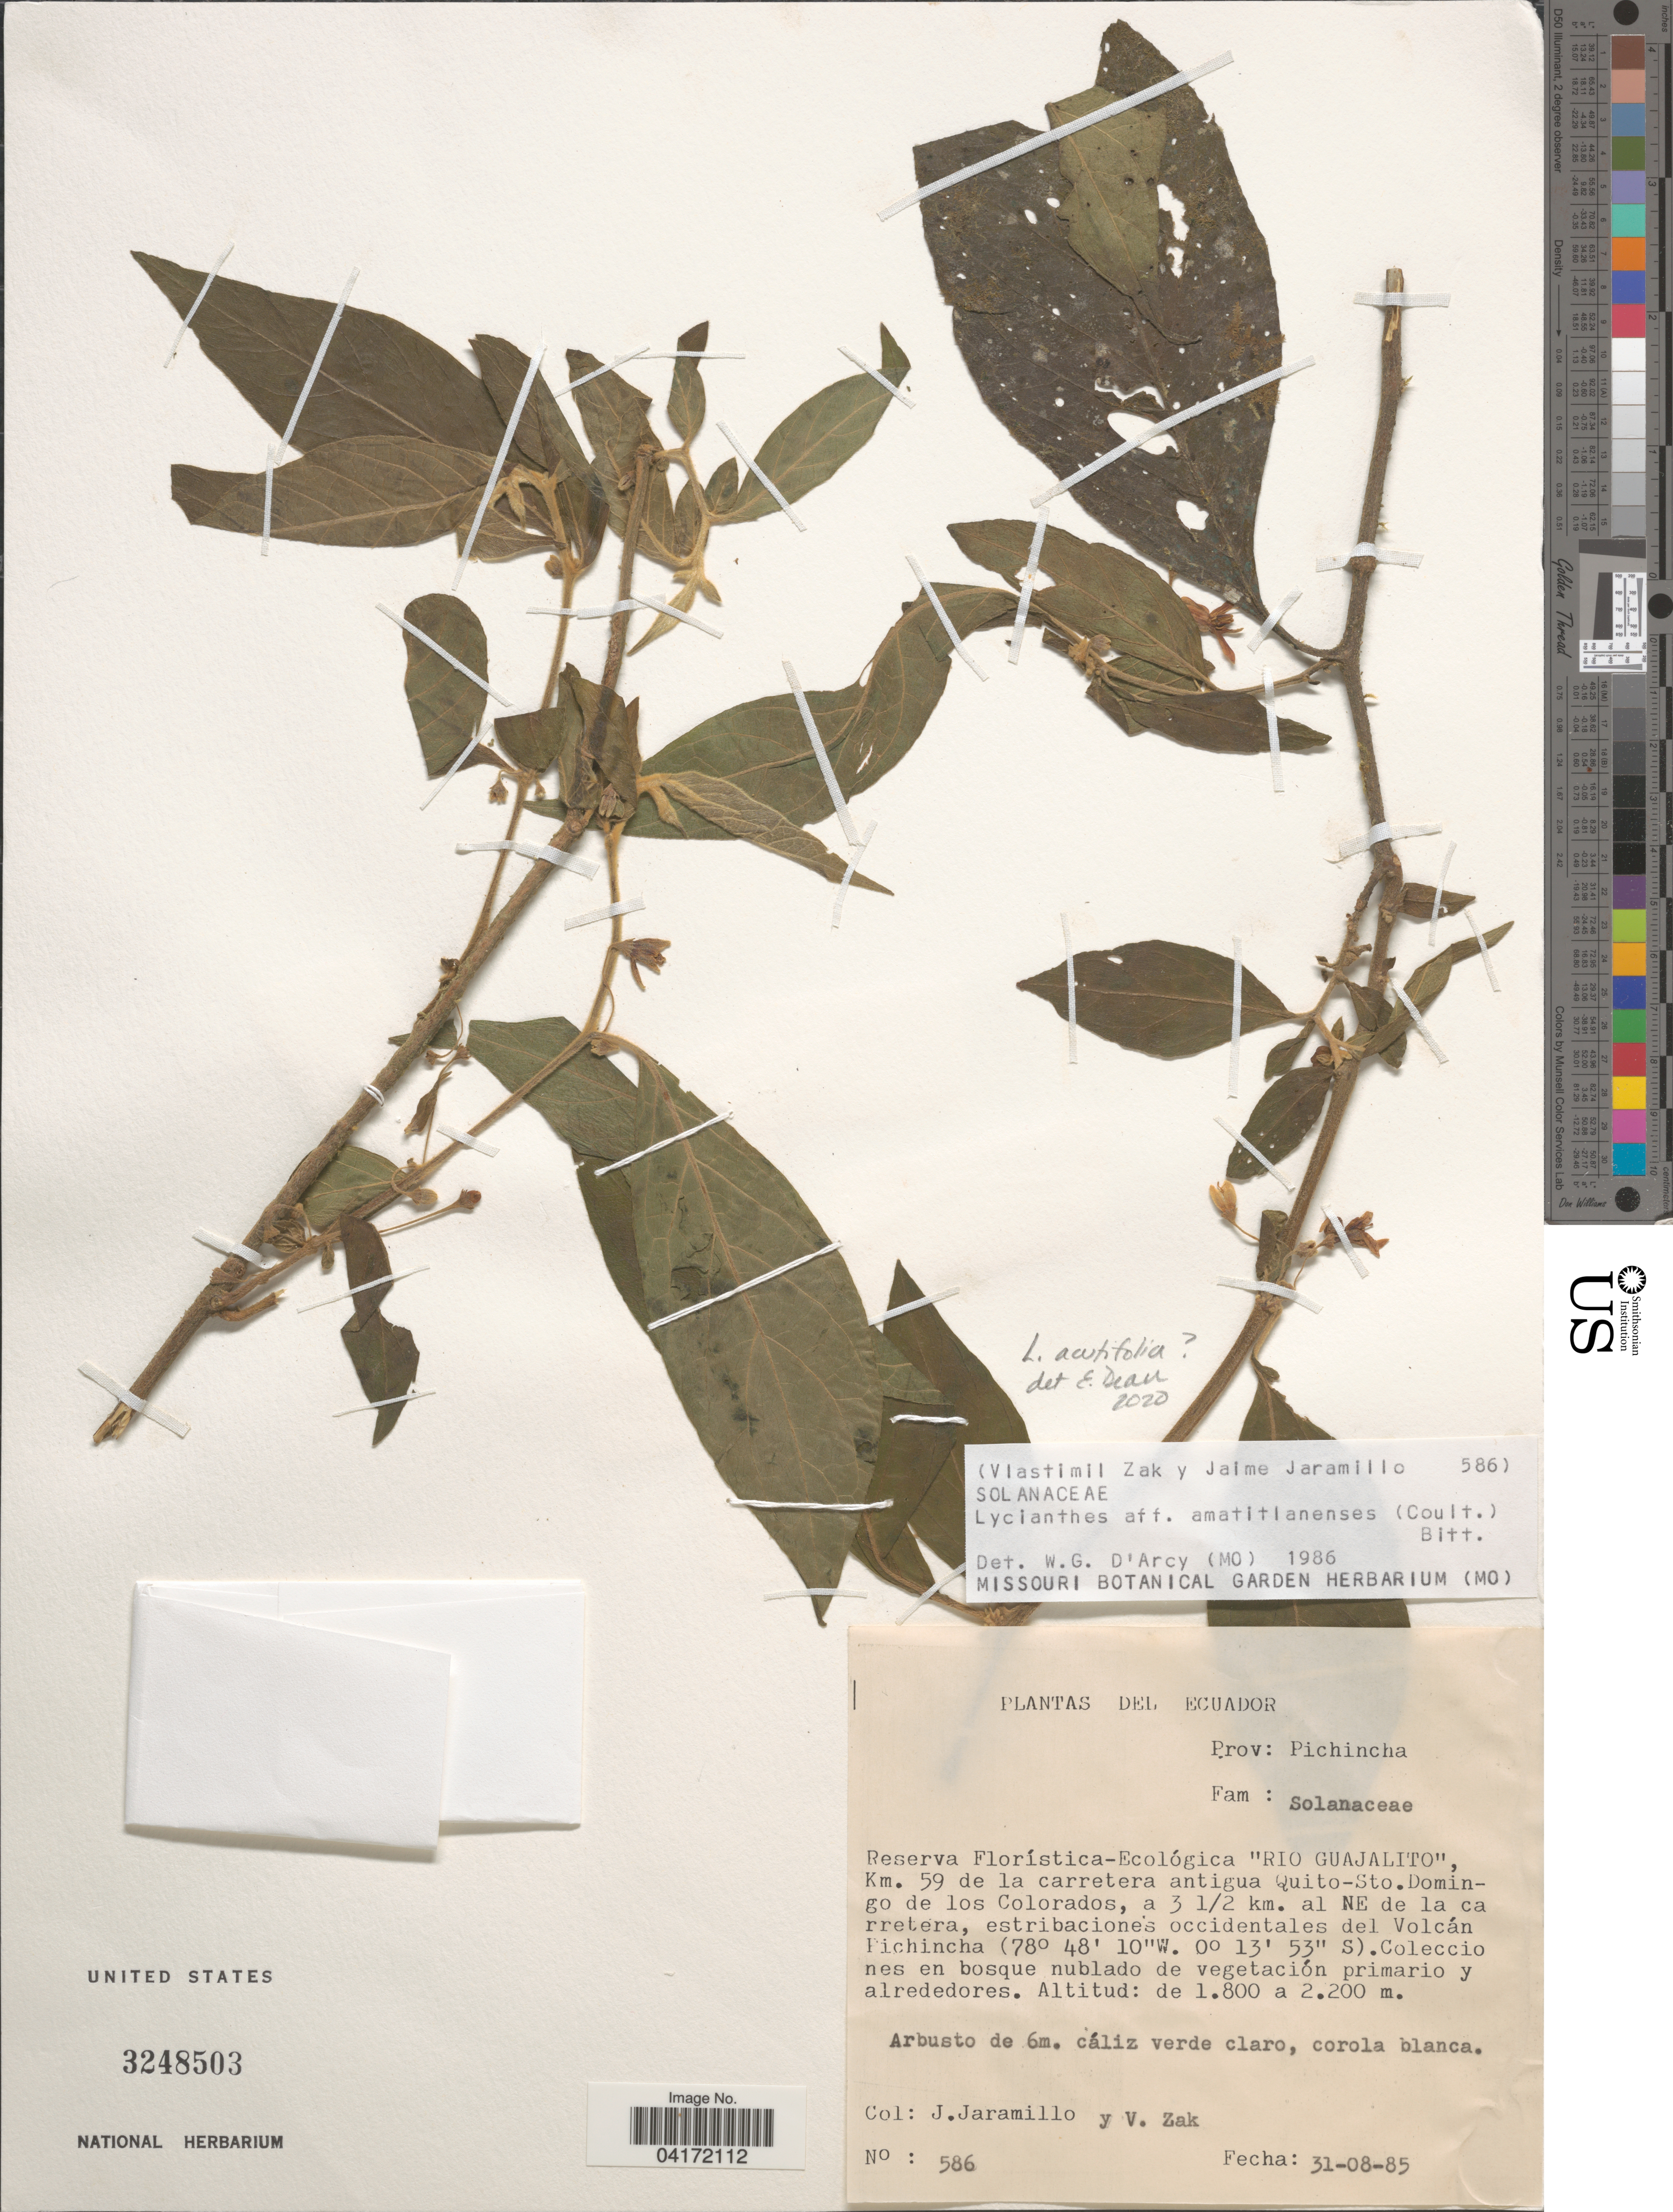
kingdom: Plantae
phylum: Tracheophyta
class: Magnoliopsida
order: Solanales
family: Solanaceae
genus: Lycianthes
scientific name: Lycianthes amatitlanensis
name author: (J.M. Coult. & Donn. Sm.) Bitter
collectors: J. Jaramillo & V. Zak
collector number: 586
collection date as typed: Transcribed d/m/y: 31/8/85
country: Ecuador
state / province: Pichincha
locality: Reserva Florística-Ecológica "Rio Guajalito" Km. 59 de la carretera antigua Quito-Sto. Domingo los Colorados, a 3 1/2 km. al NE de la carretera, estribaciones occidentales del Volcán Fichincha.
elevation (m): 1800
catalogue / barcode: US 3248503